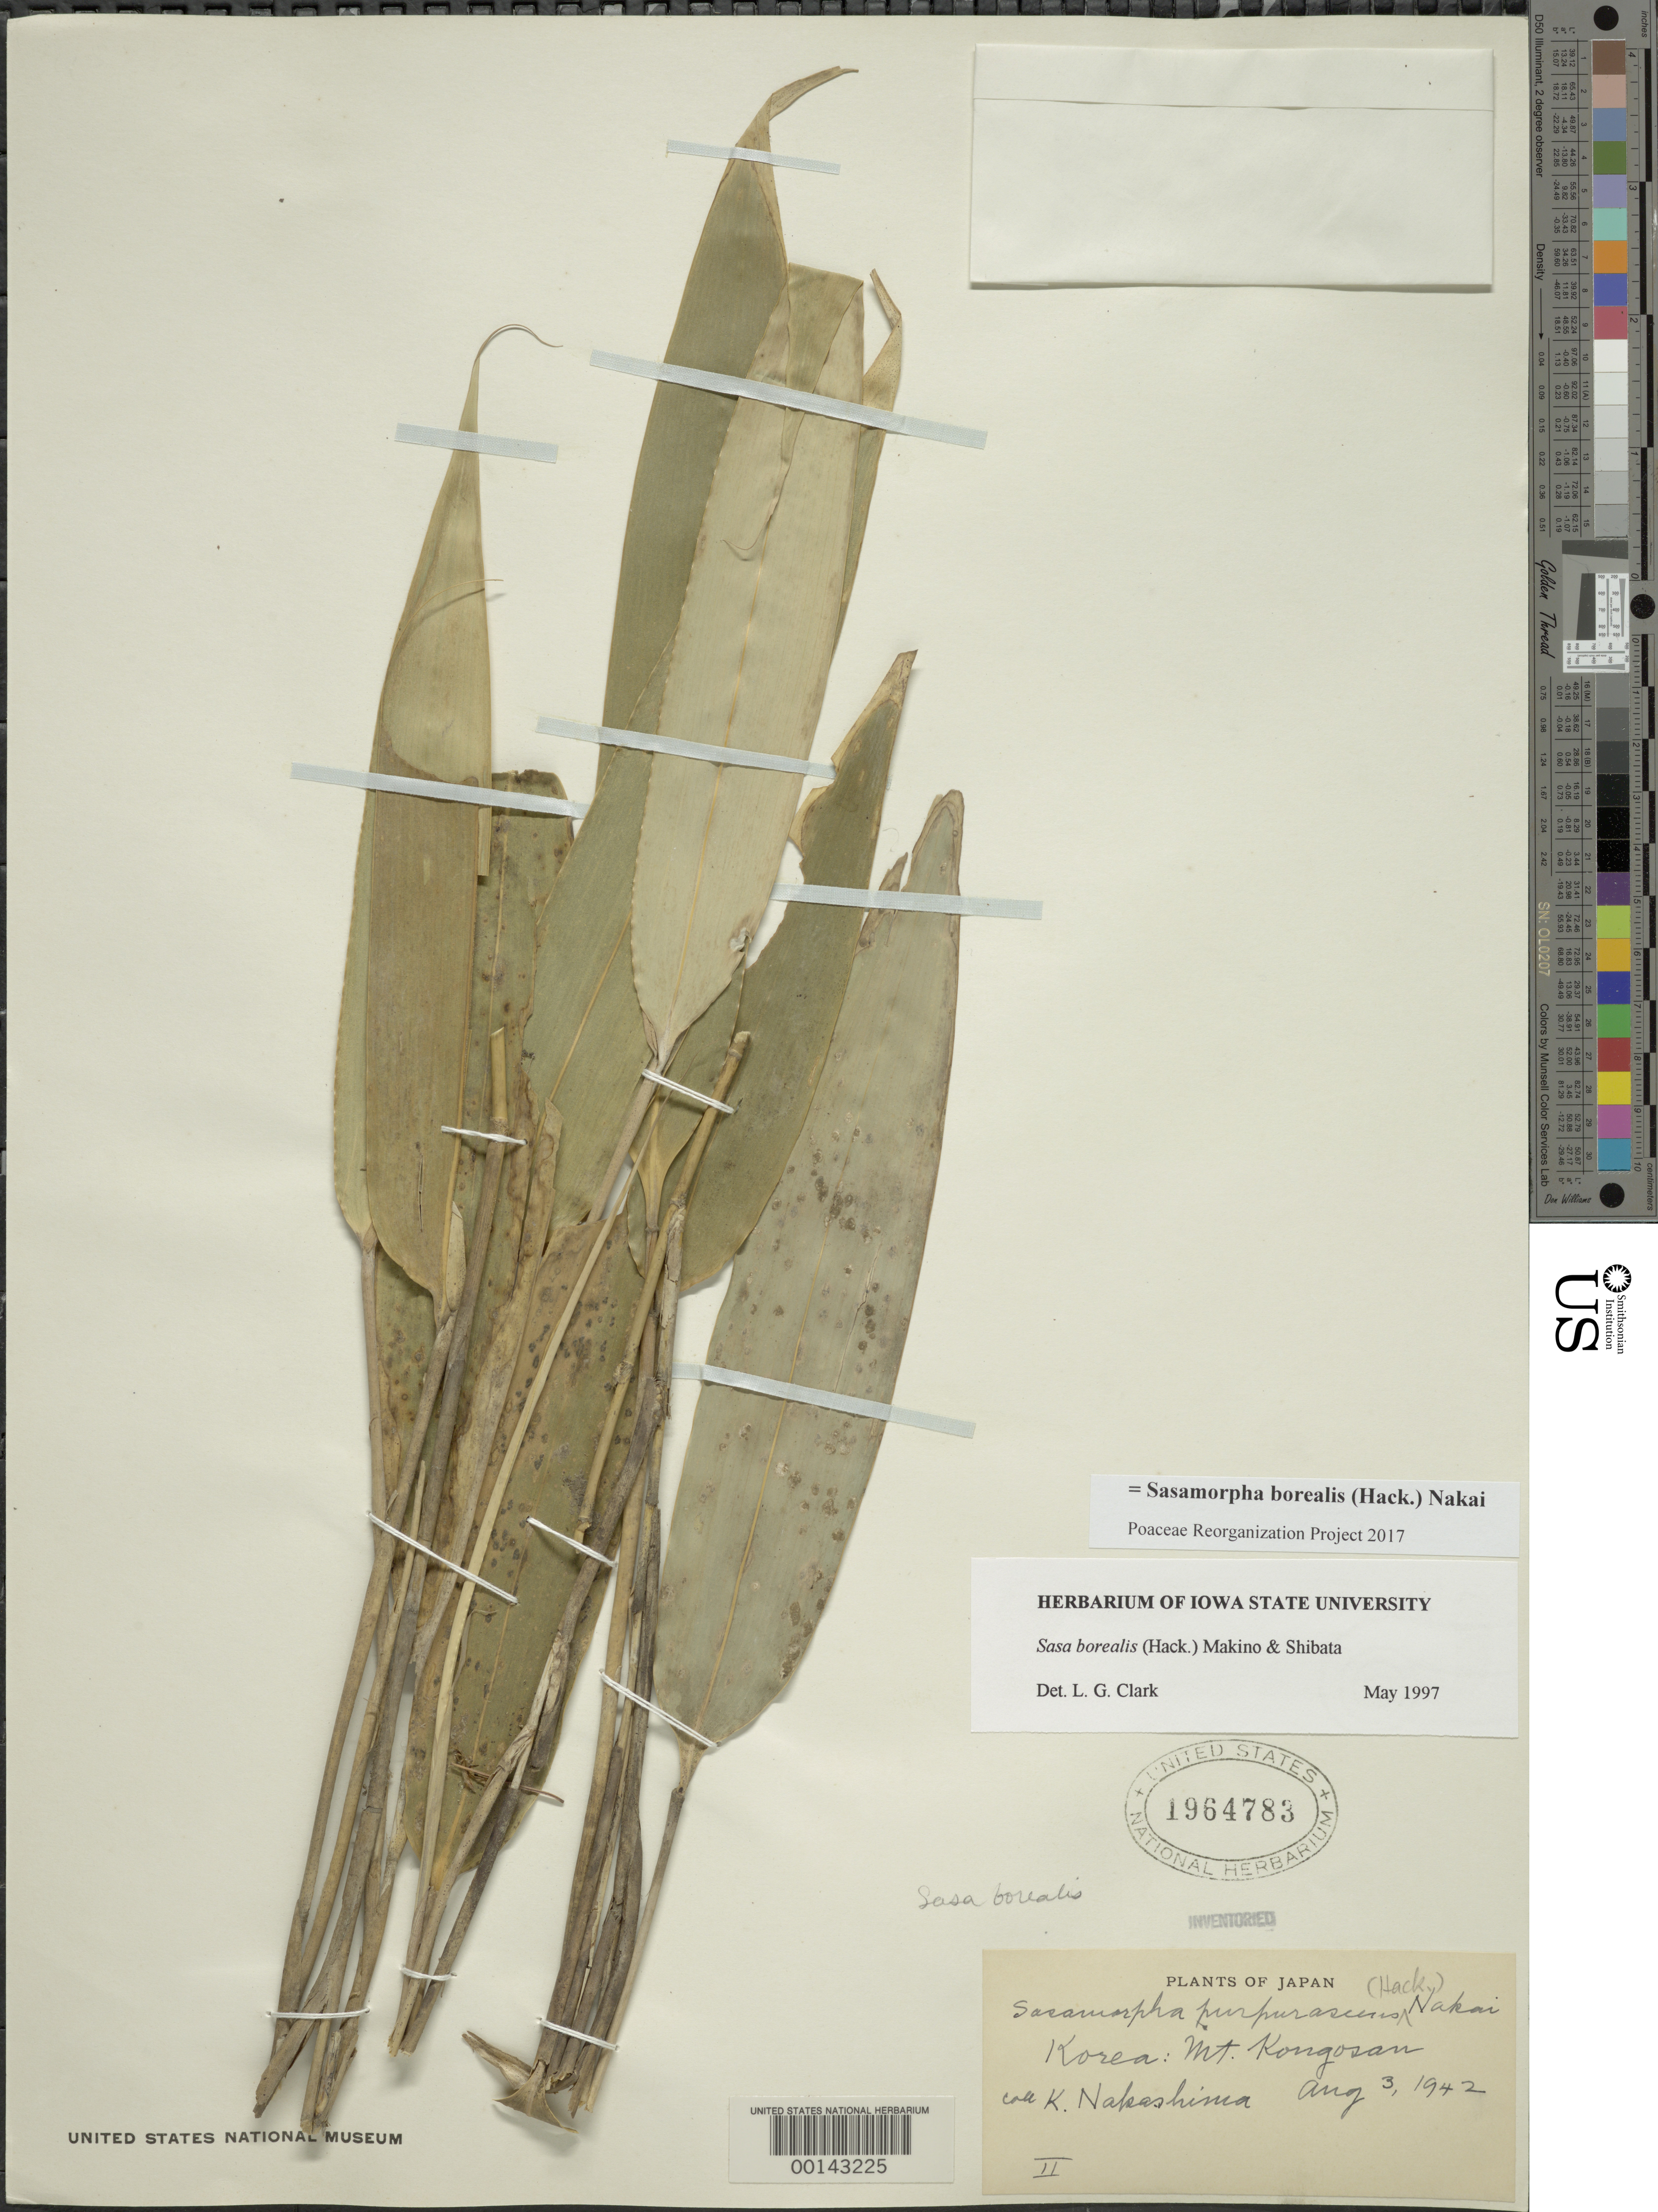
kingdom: Plantae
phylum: Tracheophyta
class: Liliopsida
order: Poales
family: Poaceae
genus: Sasamorpha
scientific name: Sasamorpha borealis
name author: (Hack.) Nakai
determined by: Poaceae Reorganization Project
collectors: K. Nakashima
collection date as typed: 03 Aug 1942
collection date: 1942-08-03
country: North Korea / South Korea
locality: Mt. kongosan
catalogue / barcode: US 1964783